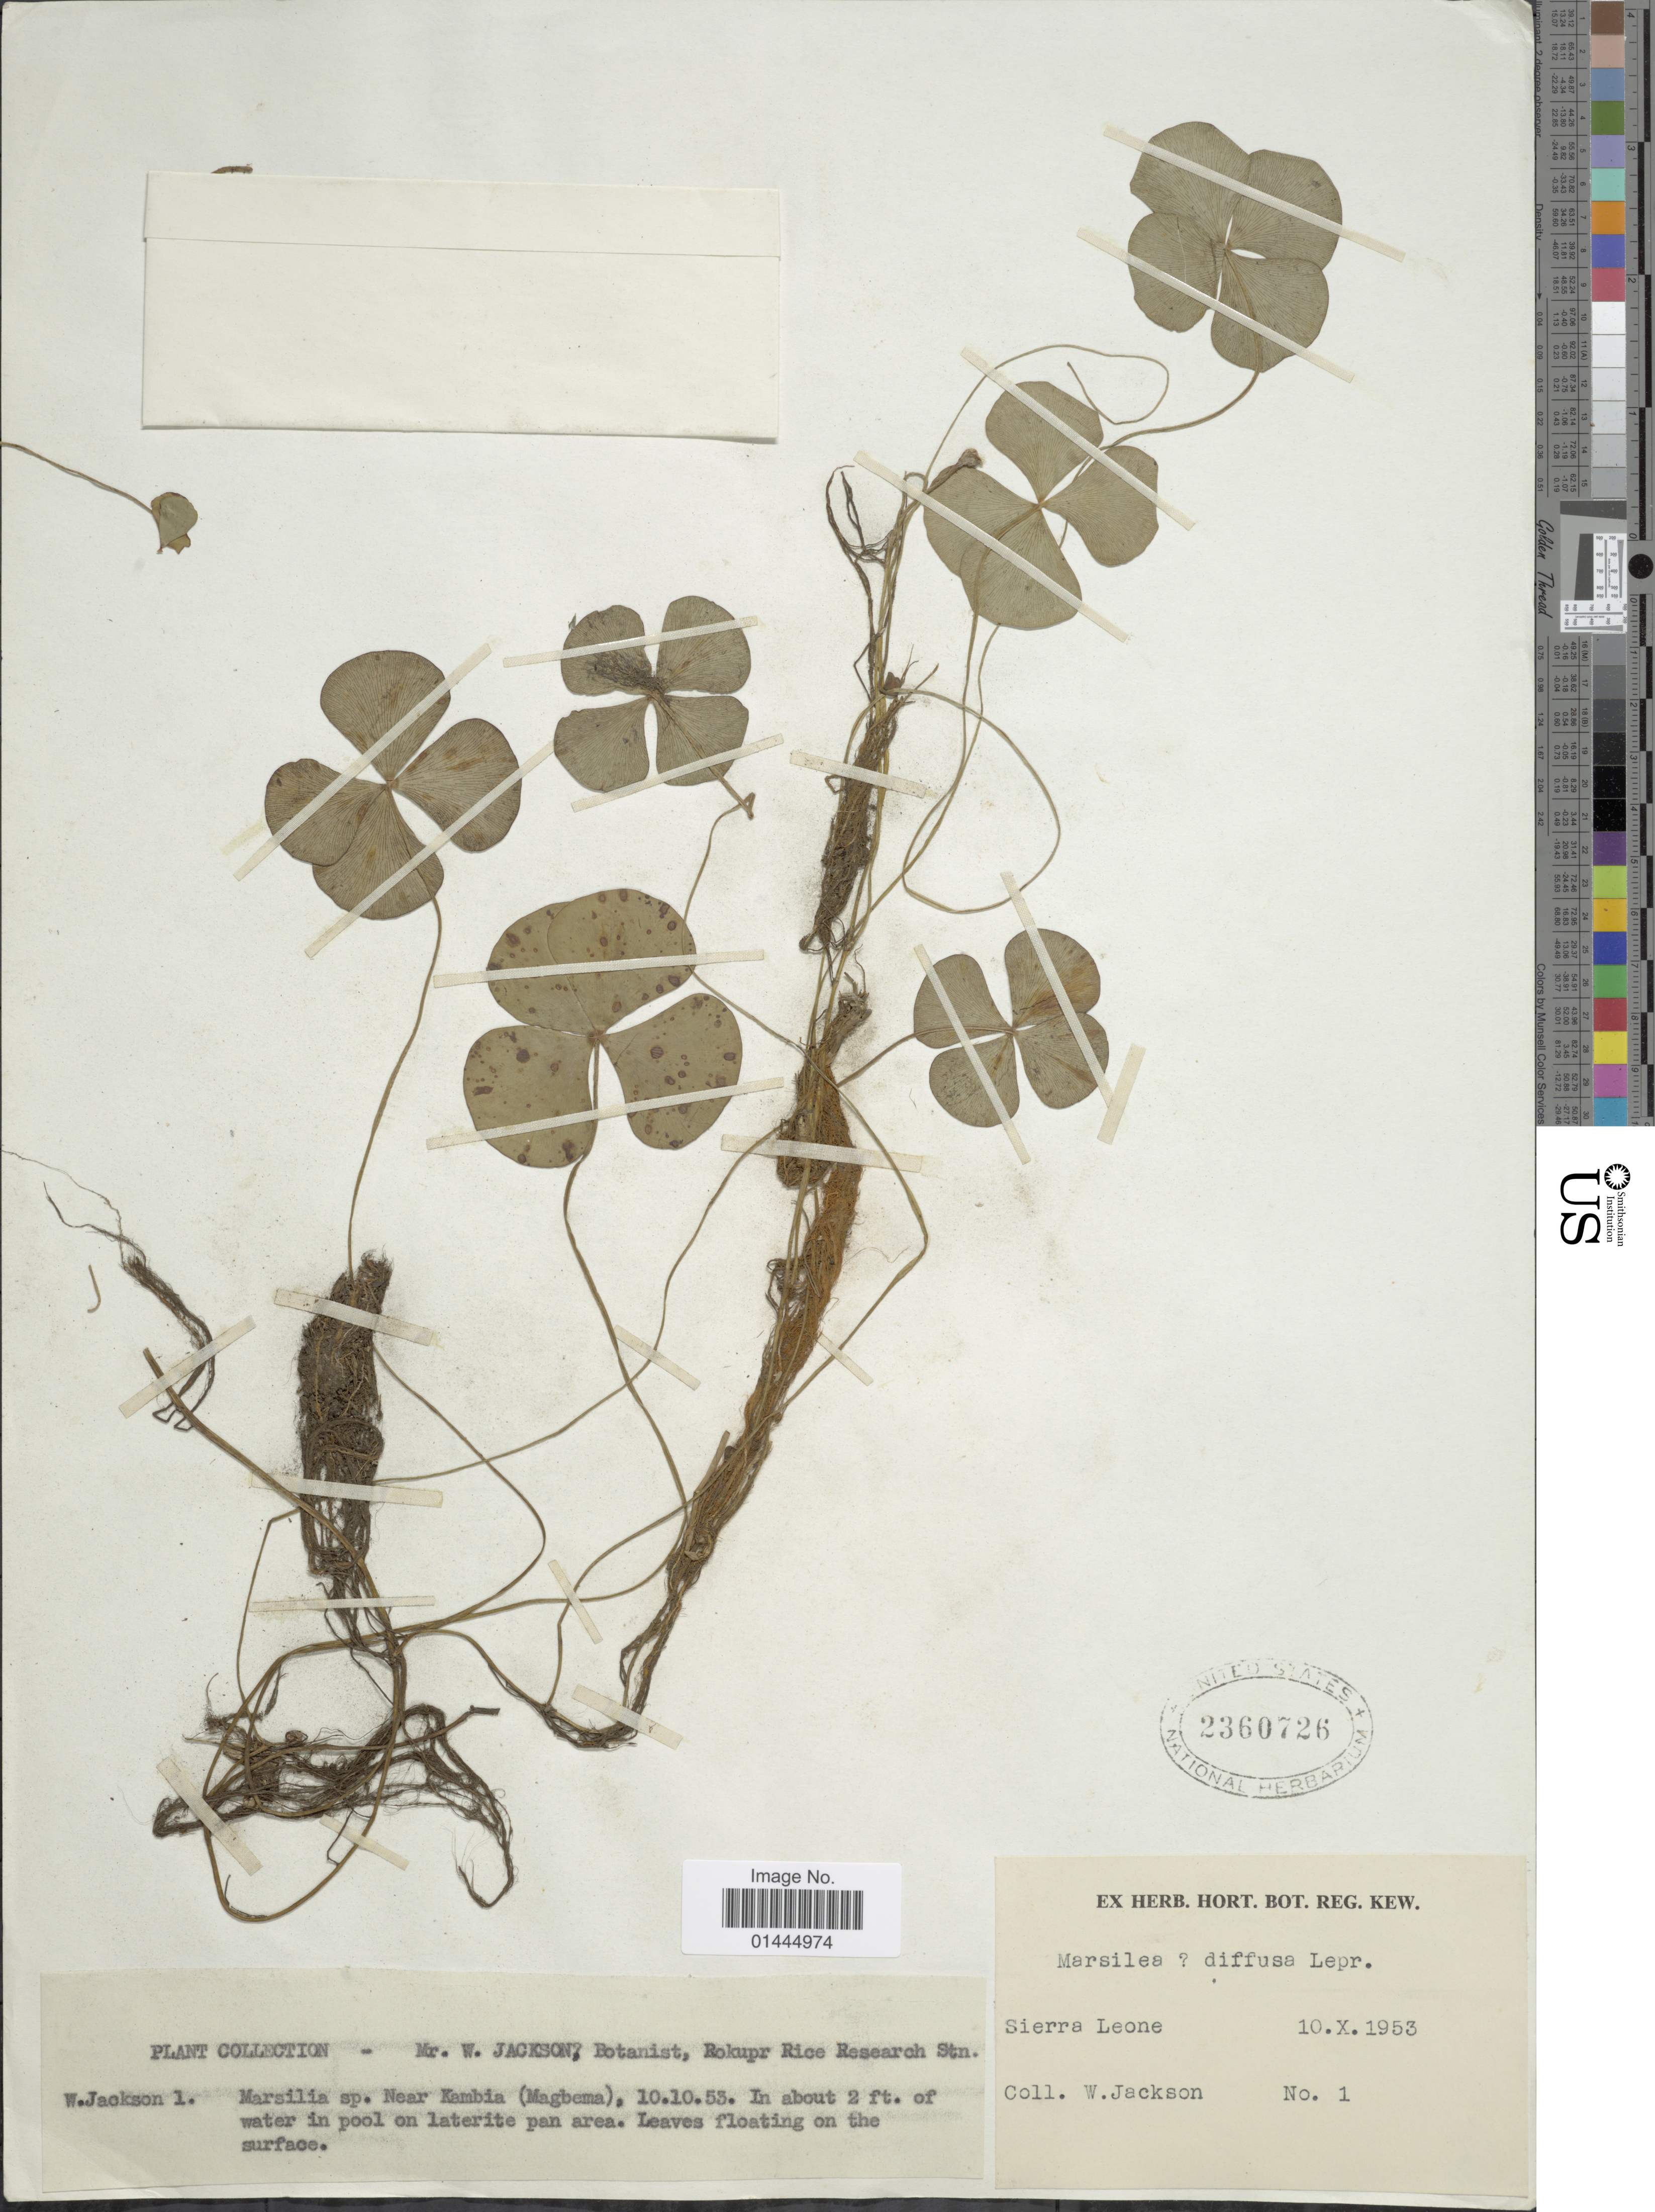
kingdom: Plantae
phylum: Tracheophyta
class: Polypodiopsida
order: Salviniales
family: Marsileaceae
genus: Marsilea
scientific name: Marsilea diffusa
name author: Lepr. ex A. Braun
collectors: W. Jackson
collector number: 1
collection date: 1953-10-10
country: Sierra Leone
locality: Near Kambia (Magbema).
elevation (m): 1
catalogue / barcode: US 2360726